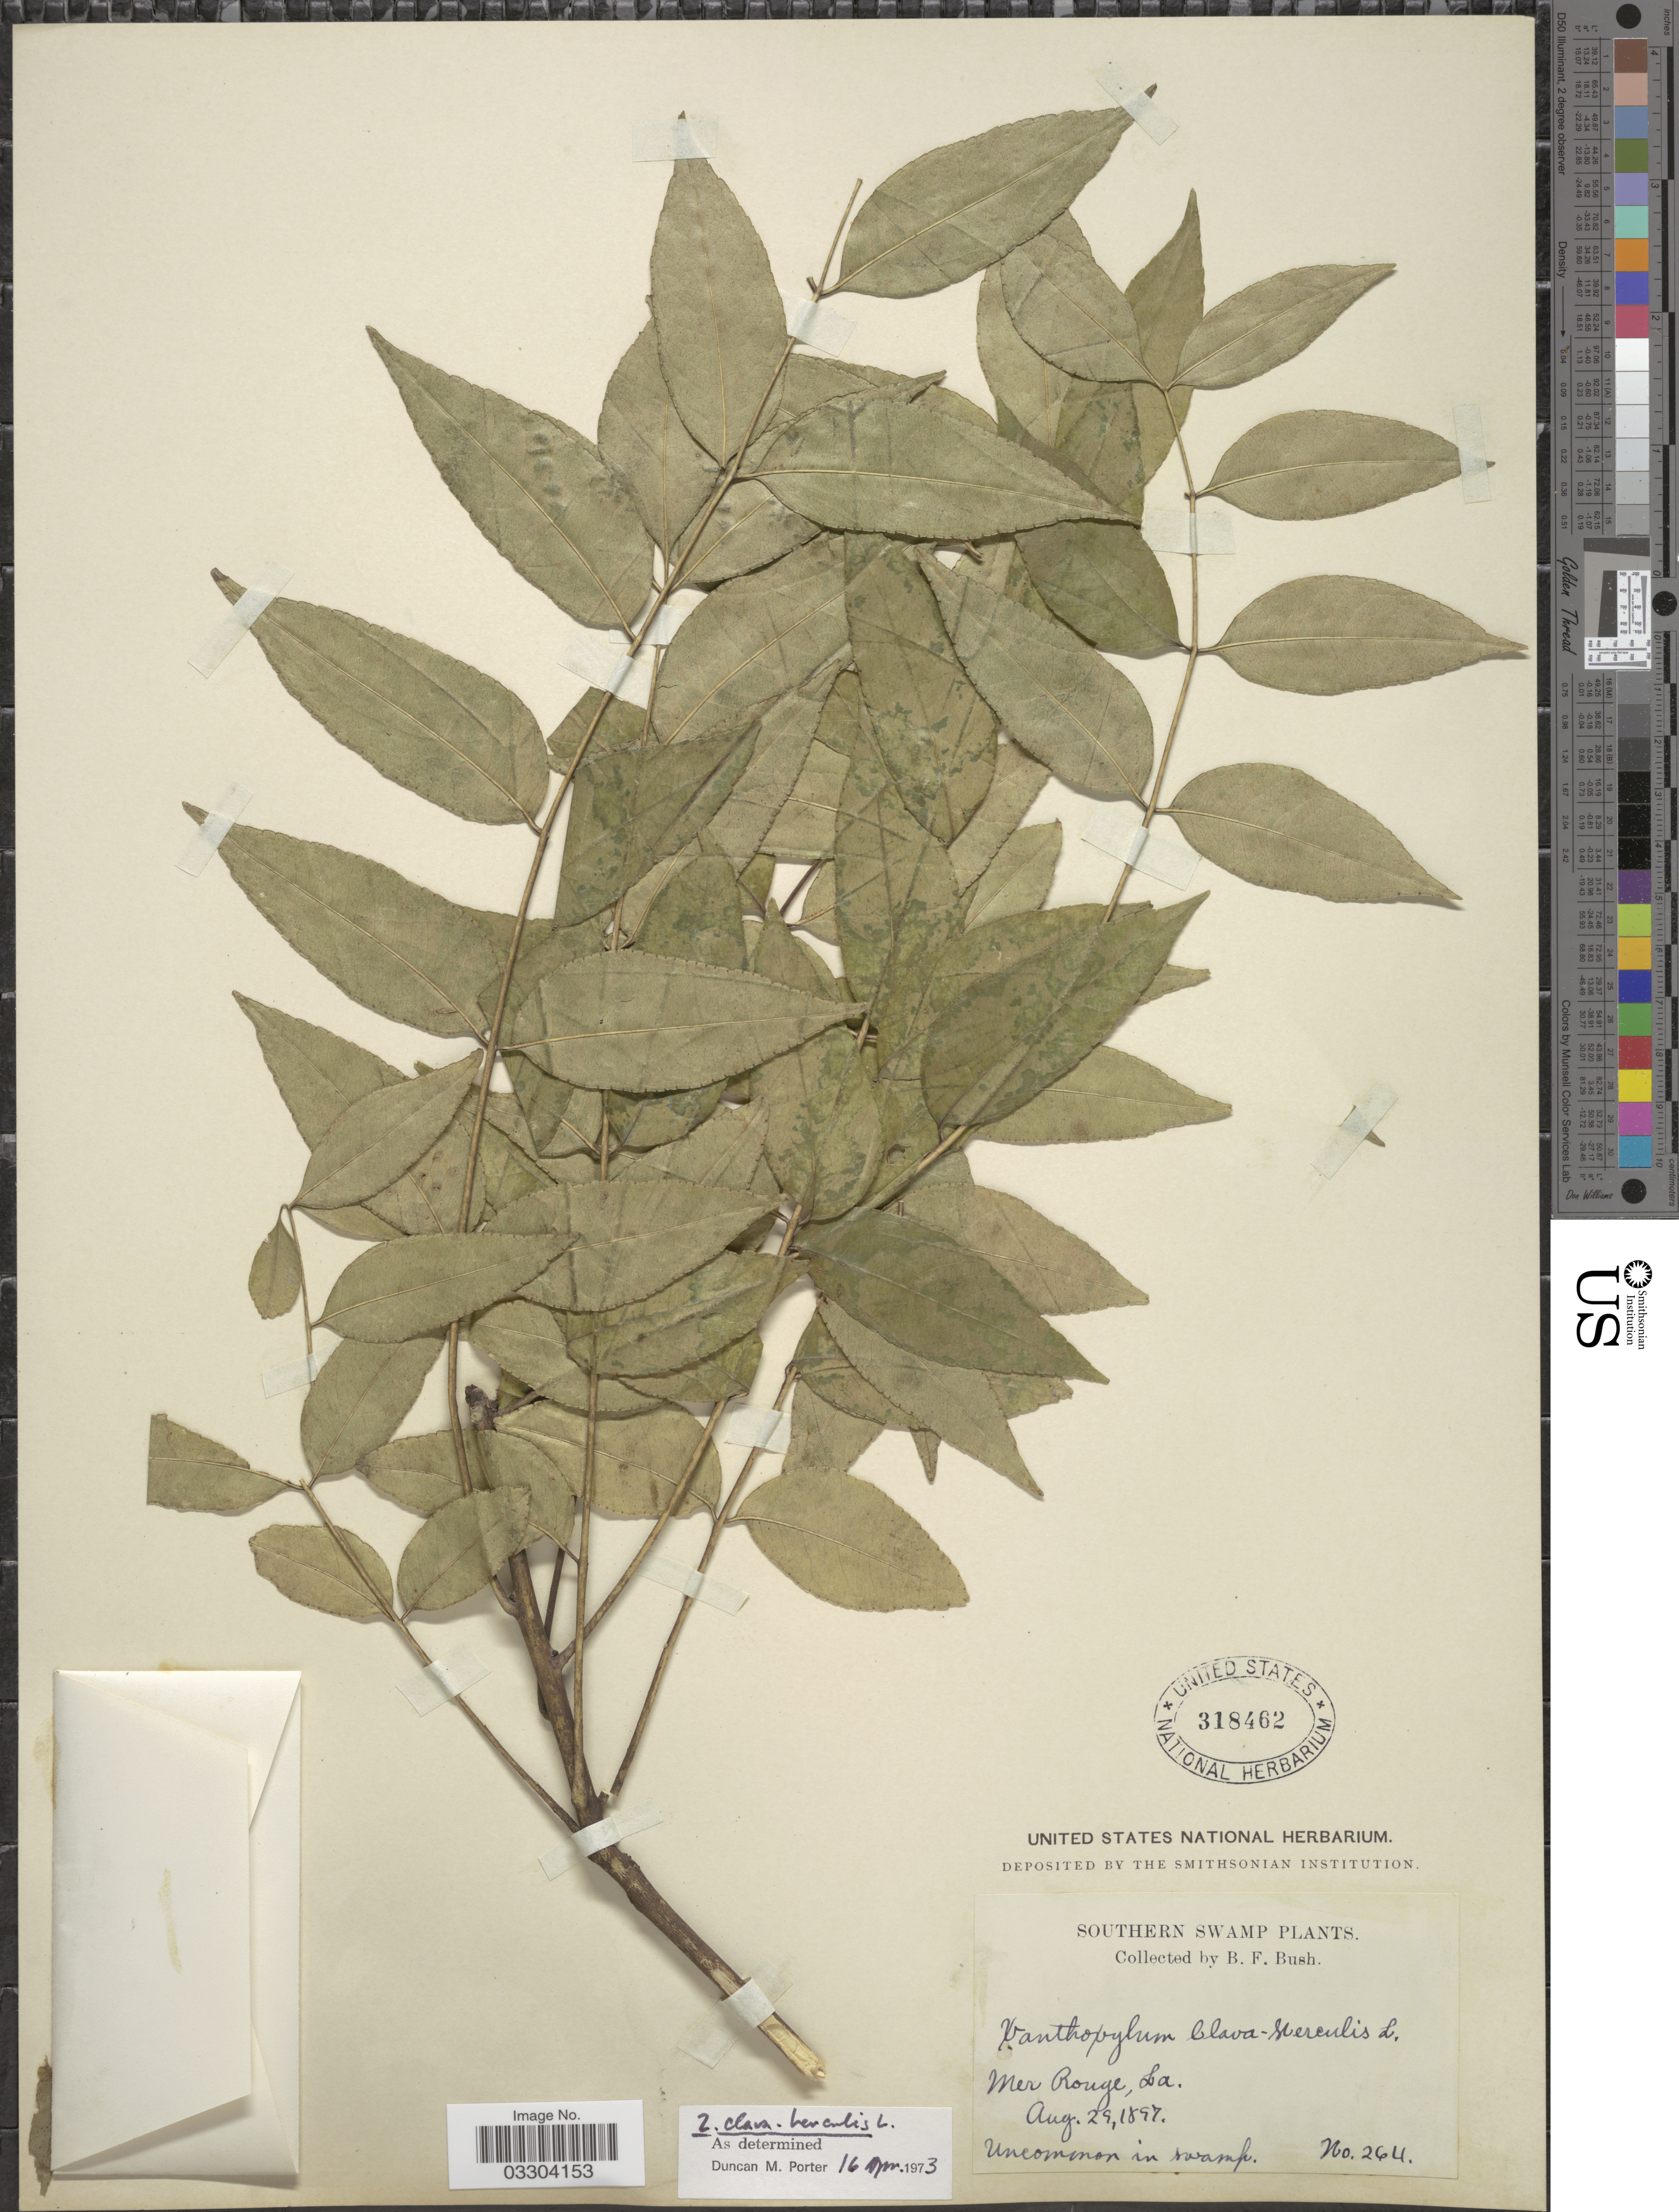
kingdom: Plantae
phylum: Tracheophyta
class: Magnoliopsida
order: Sapindales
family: Rutaceae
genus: Zanthoxylum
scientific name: Zanthoxylum clava-herculis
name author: L.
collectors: B. F. Bush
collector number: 264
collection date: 1897-08-29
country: United States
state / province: Louisiana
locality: Southern Swamp, Mer Rouge.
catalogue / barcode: US 318462